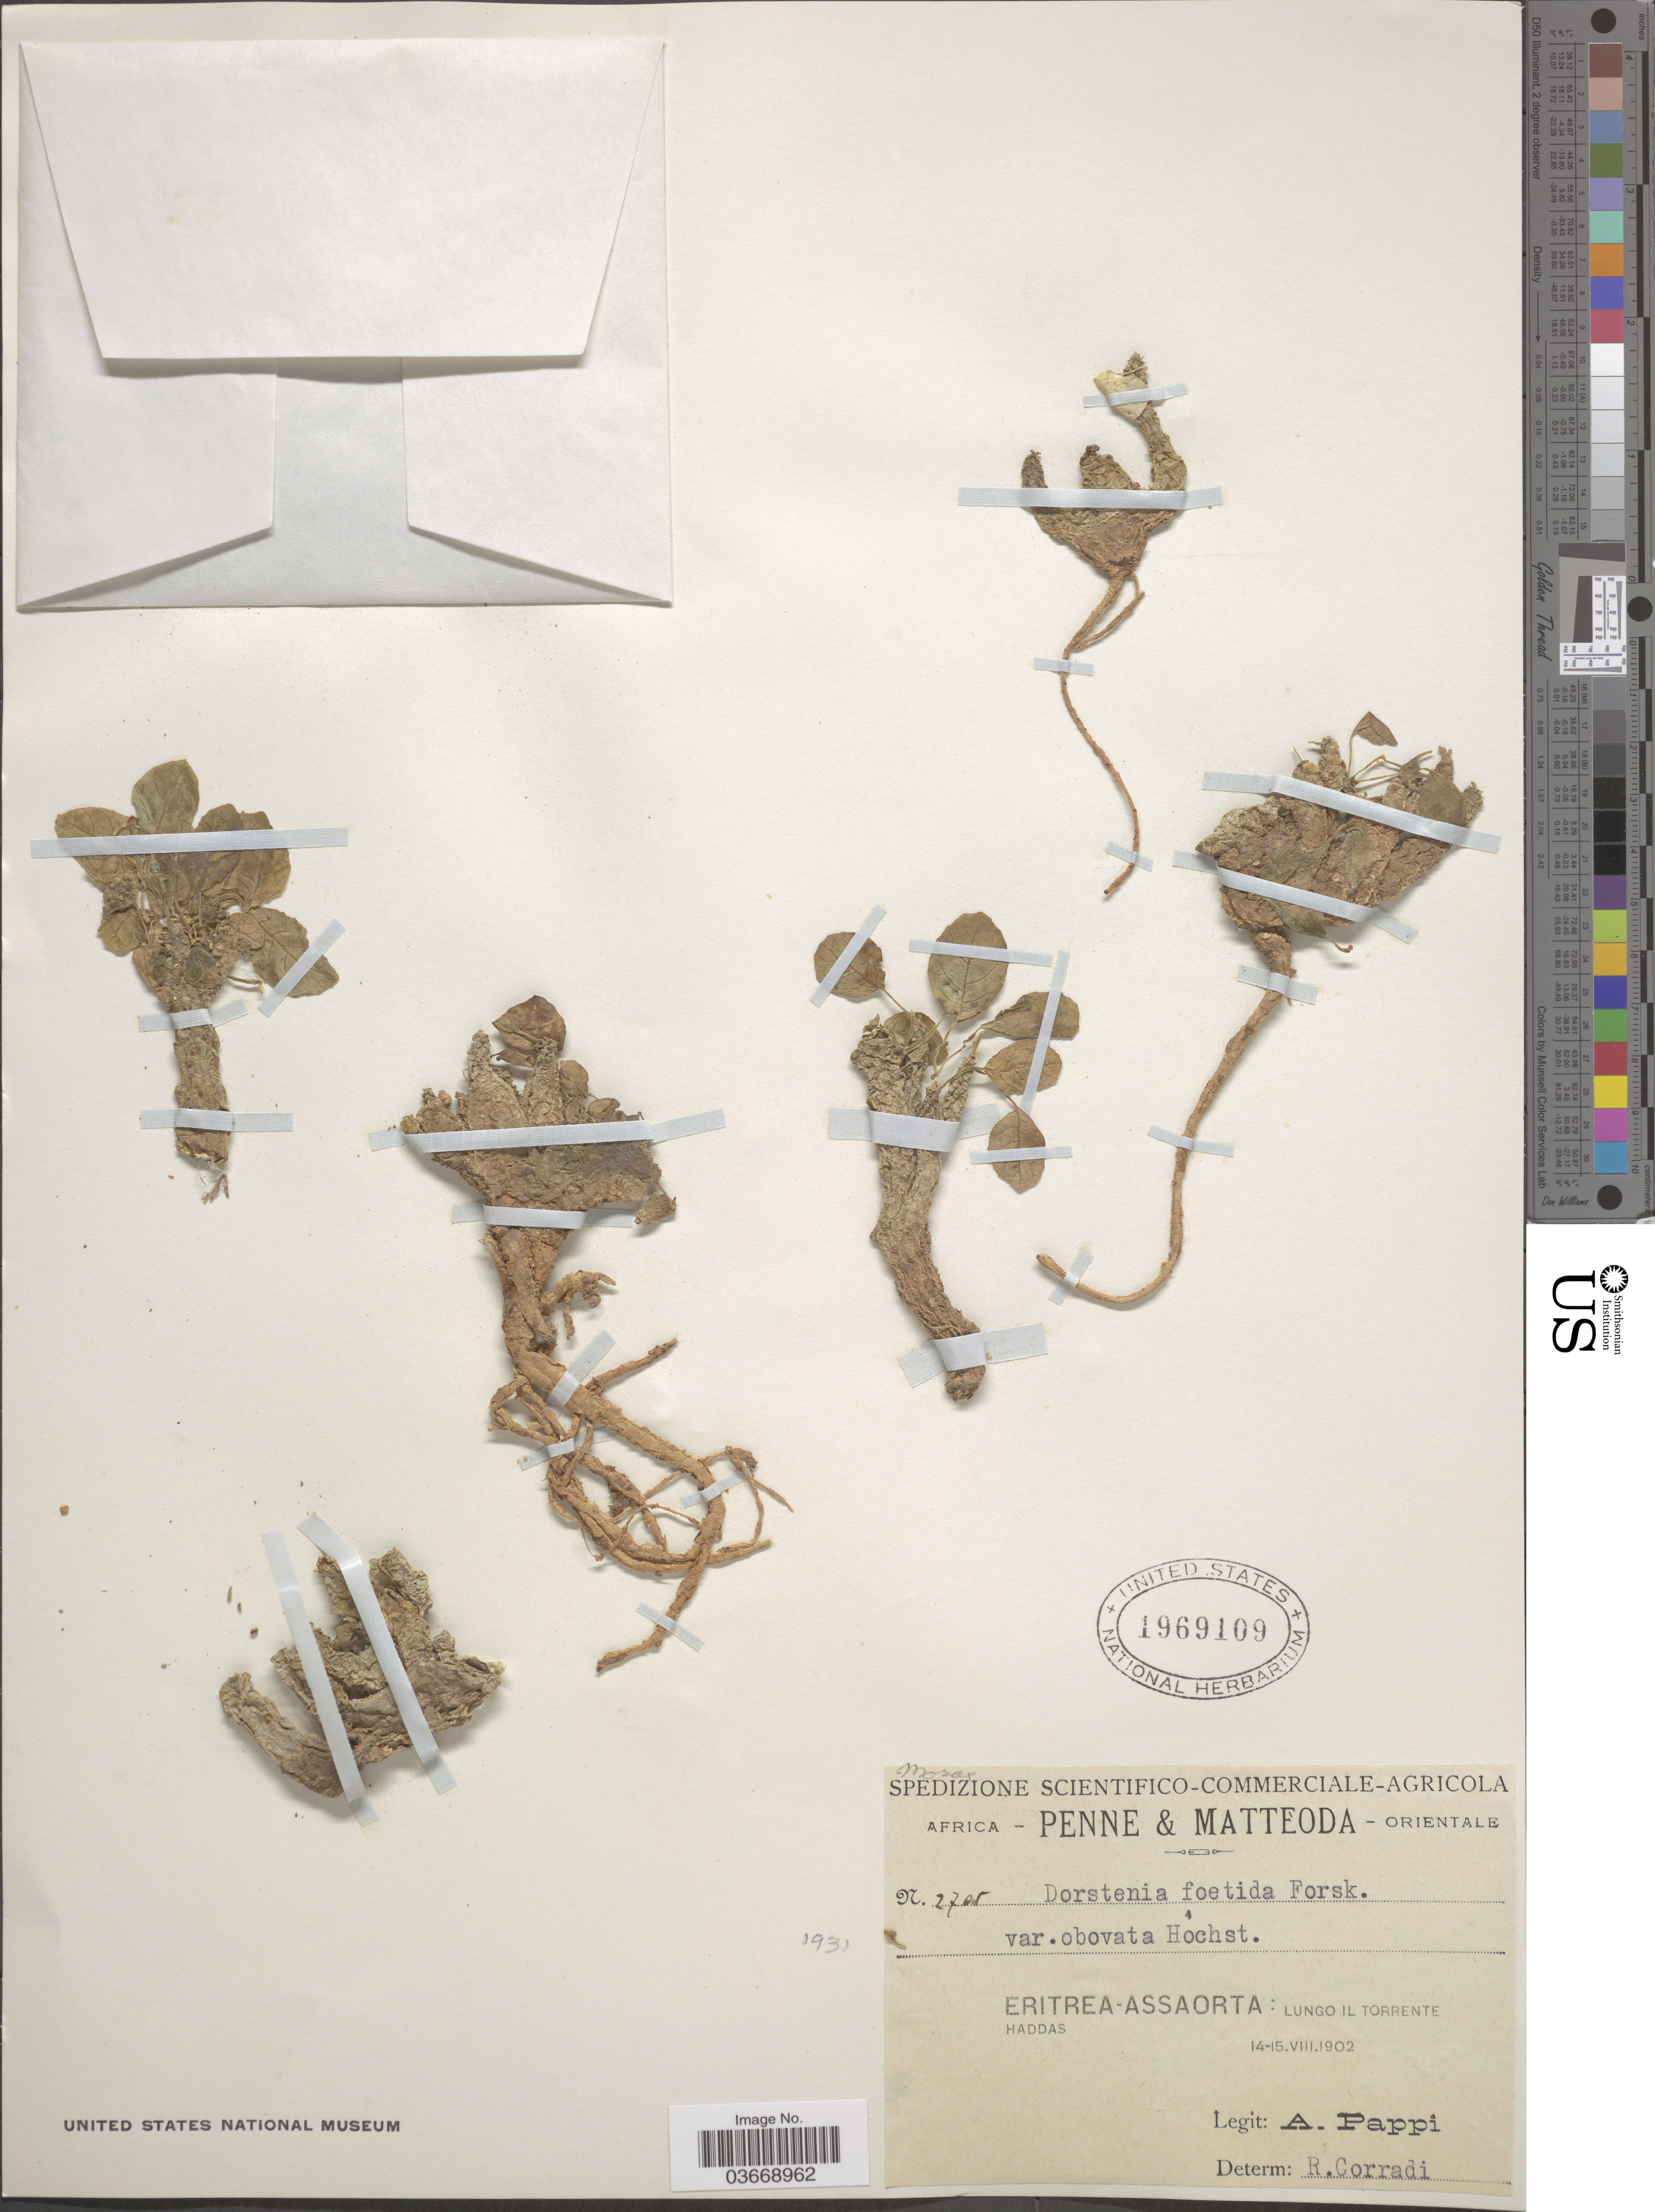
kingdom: Plantae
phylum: Tracheophyta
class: Magnoliopsida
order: Rosales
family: Moraceae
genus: Dorstenia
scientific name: Dorstenia foetida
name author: Schweinf.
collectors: A. Pappi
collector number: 2705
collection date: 1902-08-14/1902-08-15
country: Eritrea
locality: Africa - Penne & Matteoda - Orientale. Eritrea-Assaorta: Lungo il Torrente Haddas.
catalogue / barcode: US 1969109